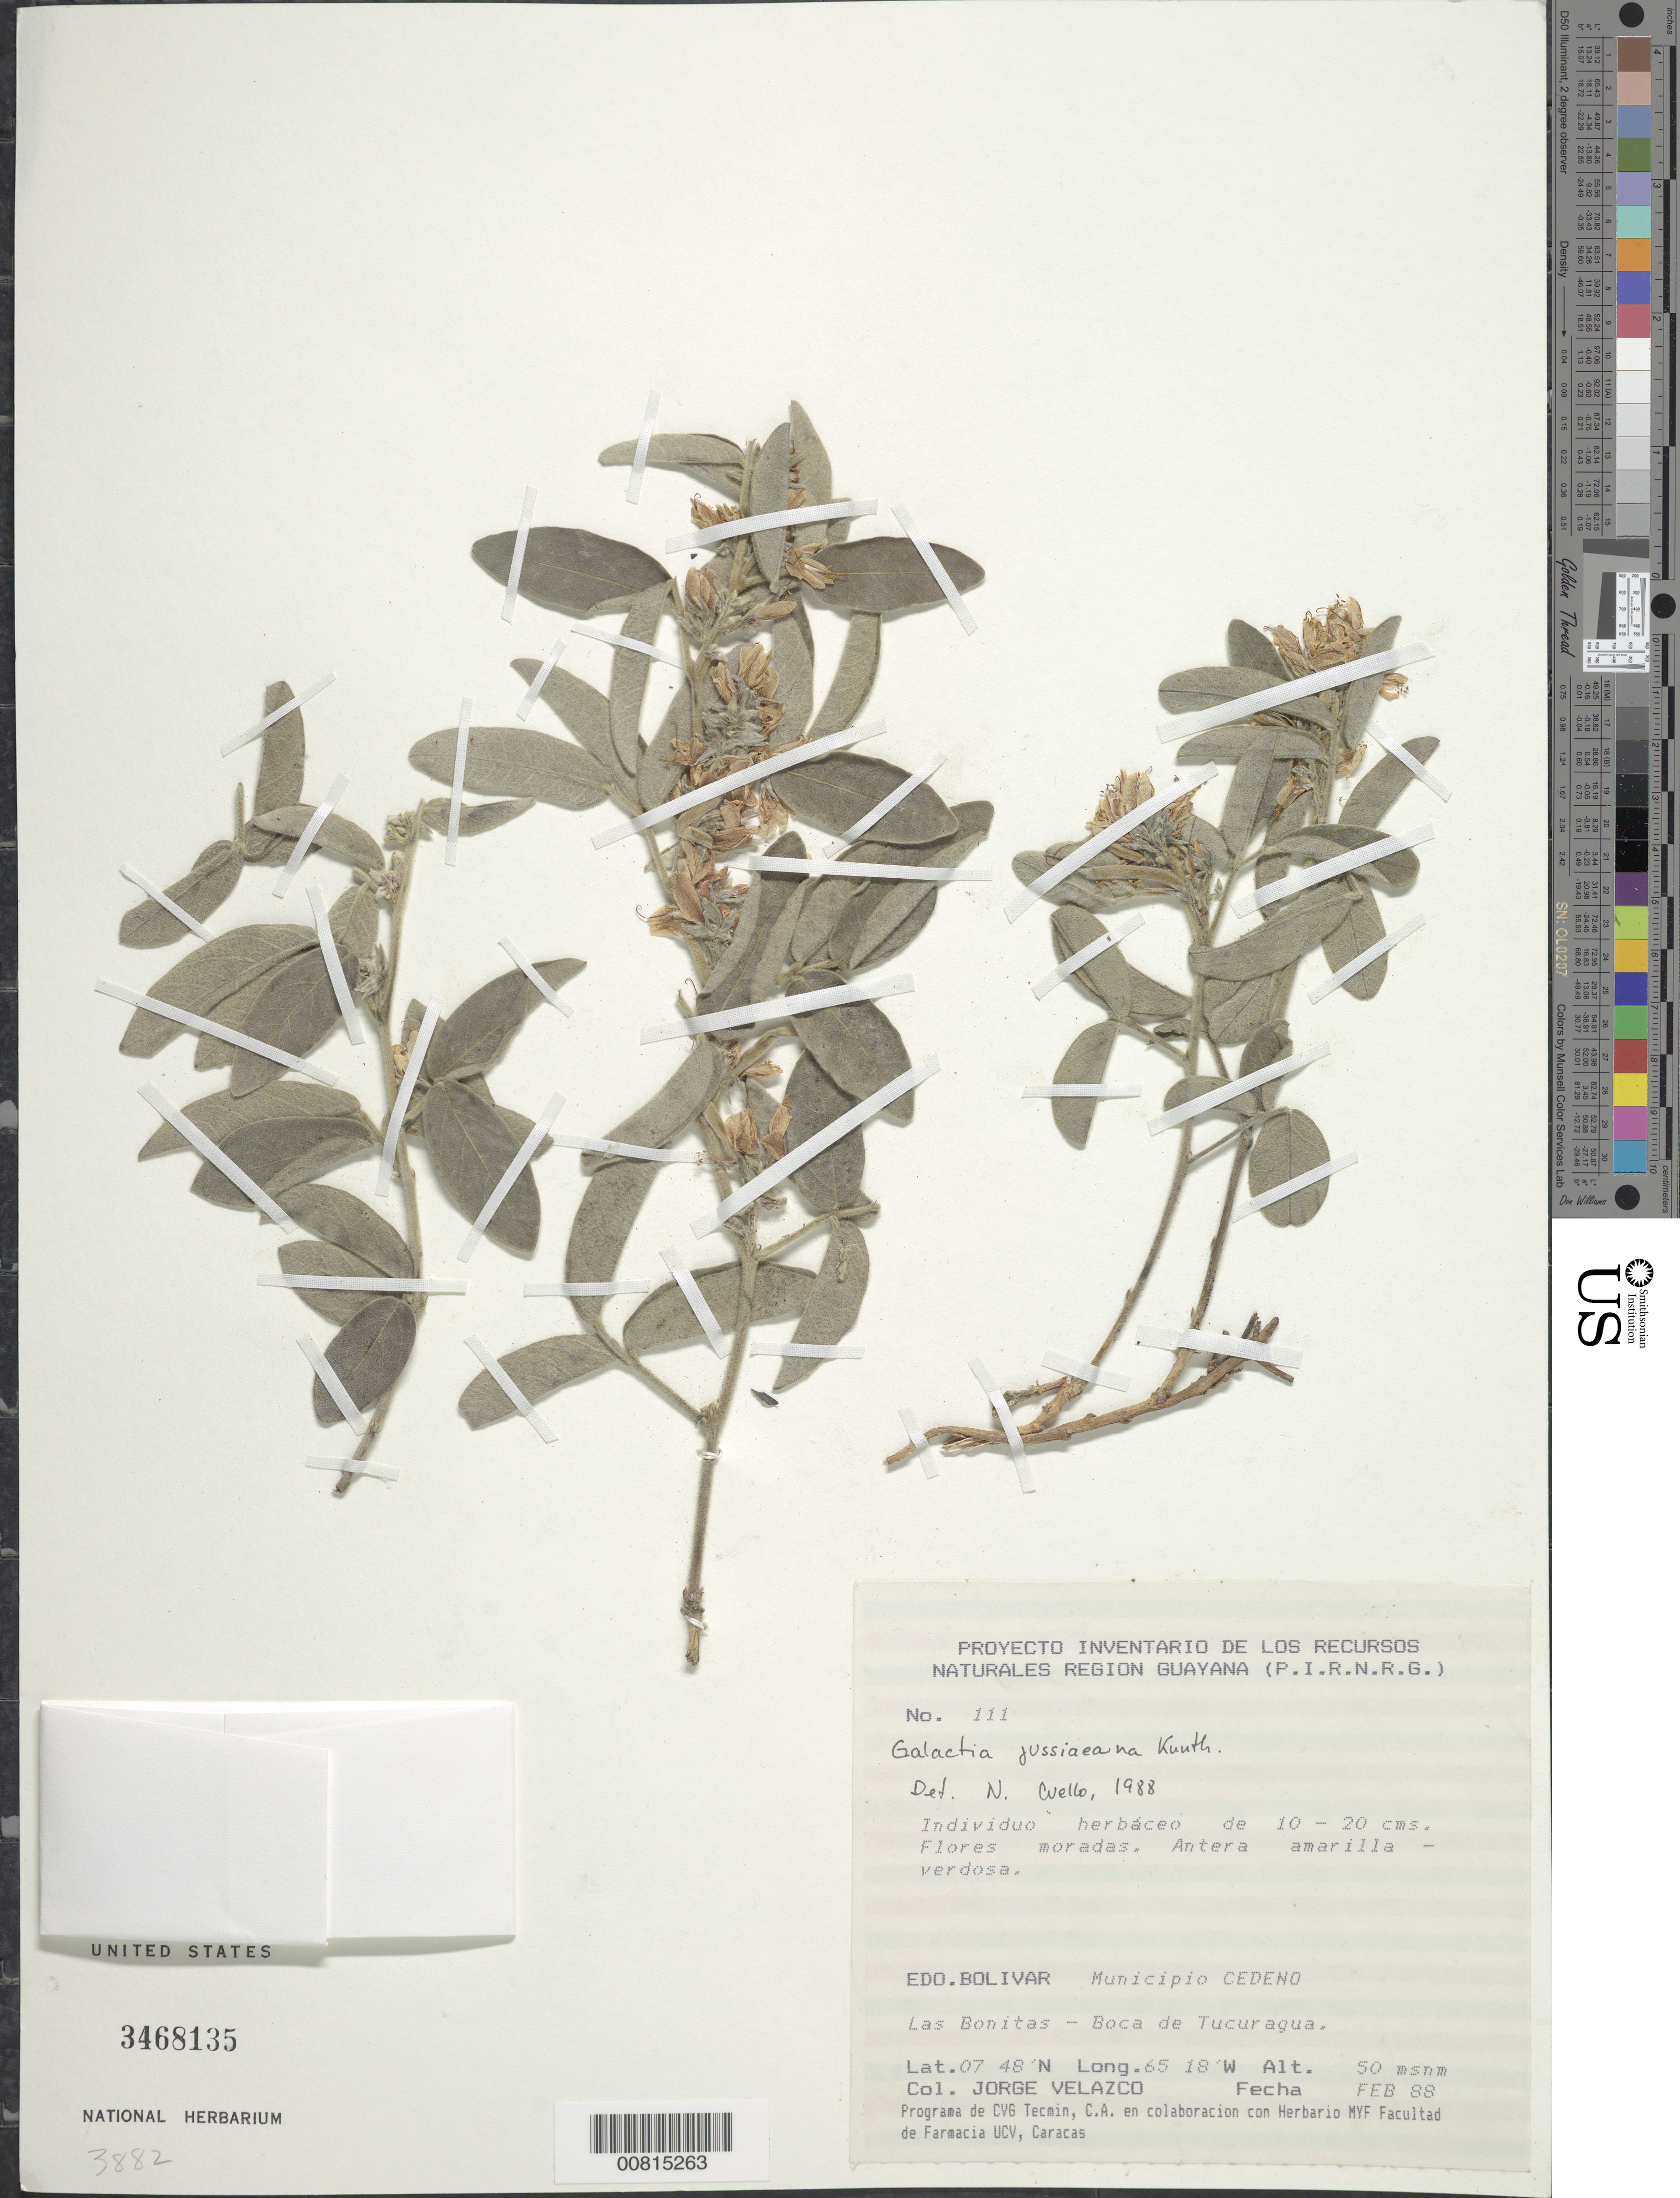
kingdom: Plantae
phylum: Tracheophyta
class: Magnoliopsida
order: Fabales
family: Fabaceae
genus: Galactia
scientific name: Galactia jussiaeana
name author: Kunth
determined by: Cuello, Nidia L.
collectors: J. Velazco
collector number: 111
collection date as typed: Feb-88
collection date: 1988-02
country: Venezuela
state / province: Bolívar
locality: Mun. Cedeño, Las Bonitas-Boca de Tucuragua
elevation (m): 50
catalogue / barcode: US 3468135